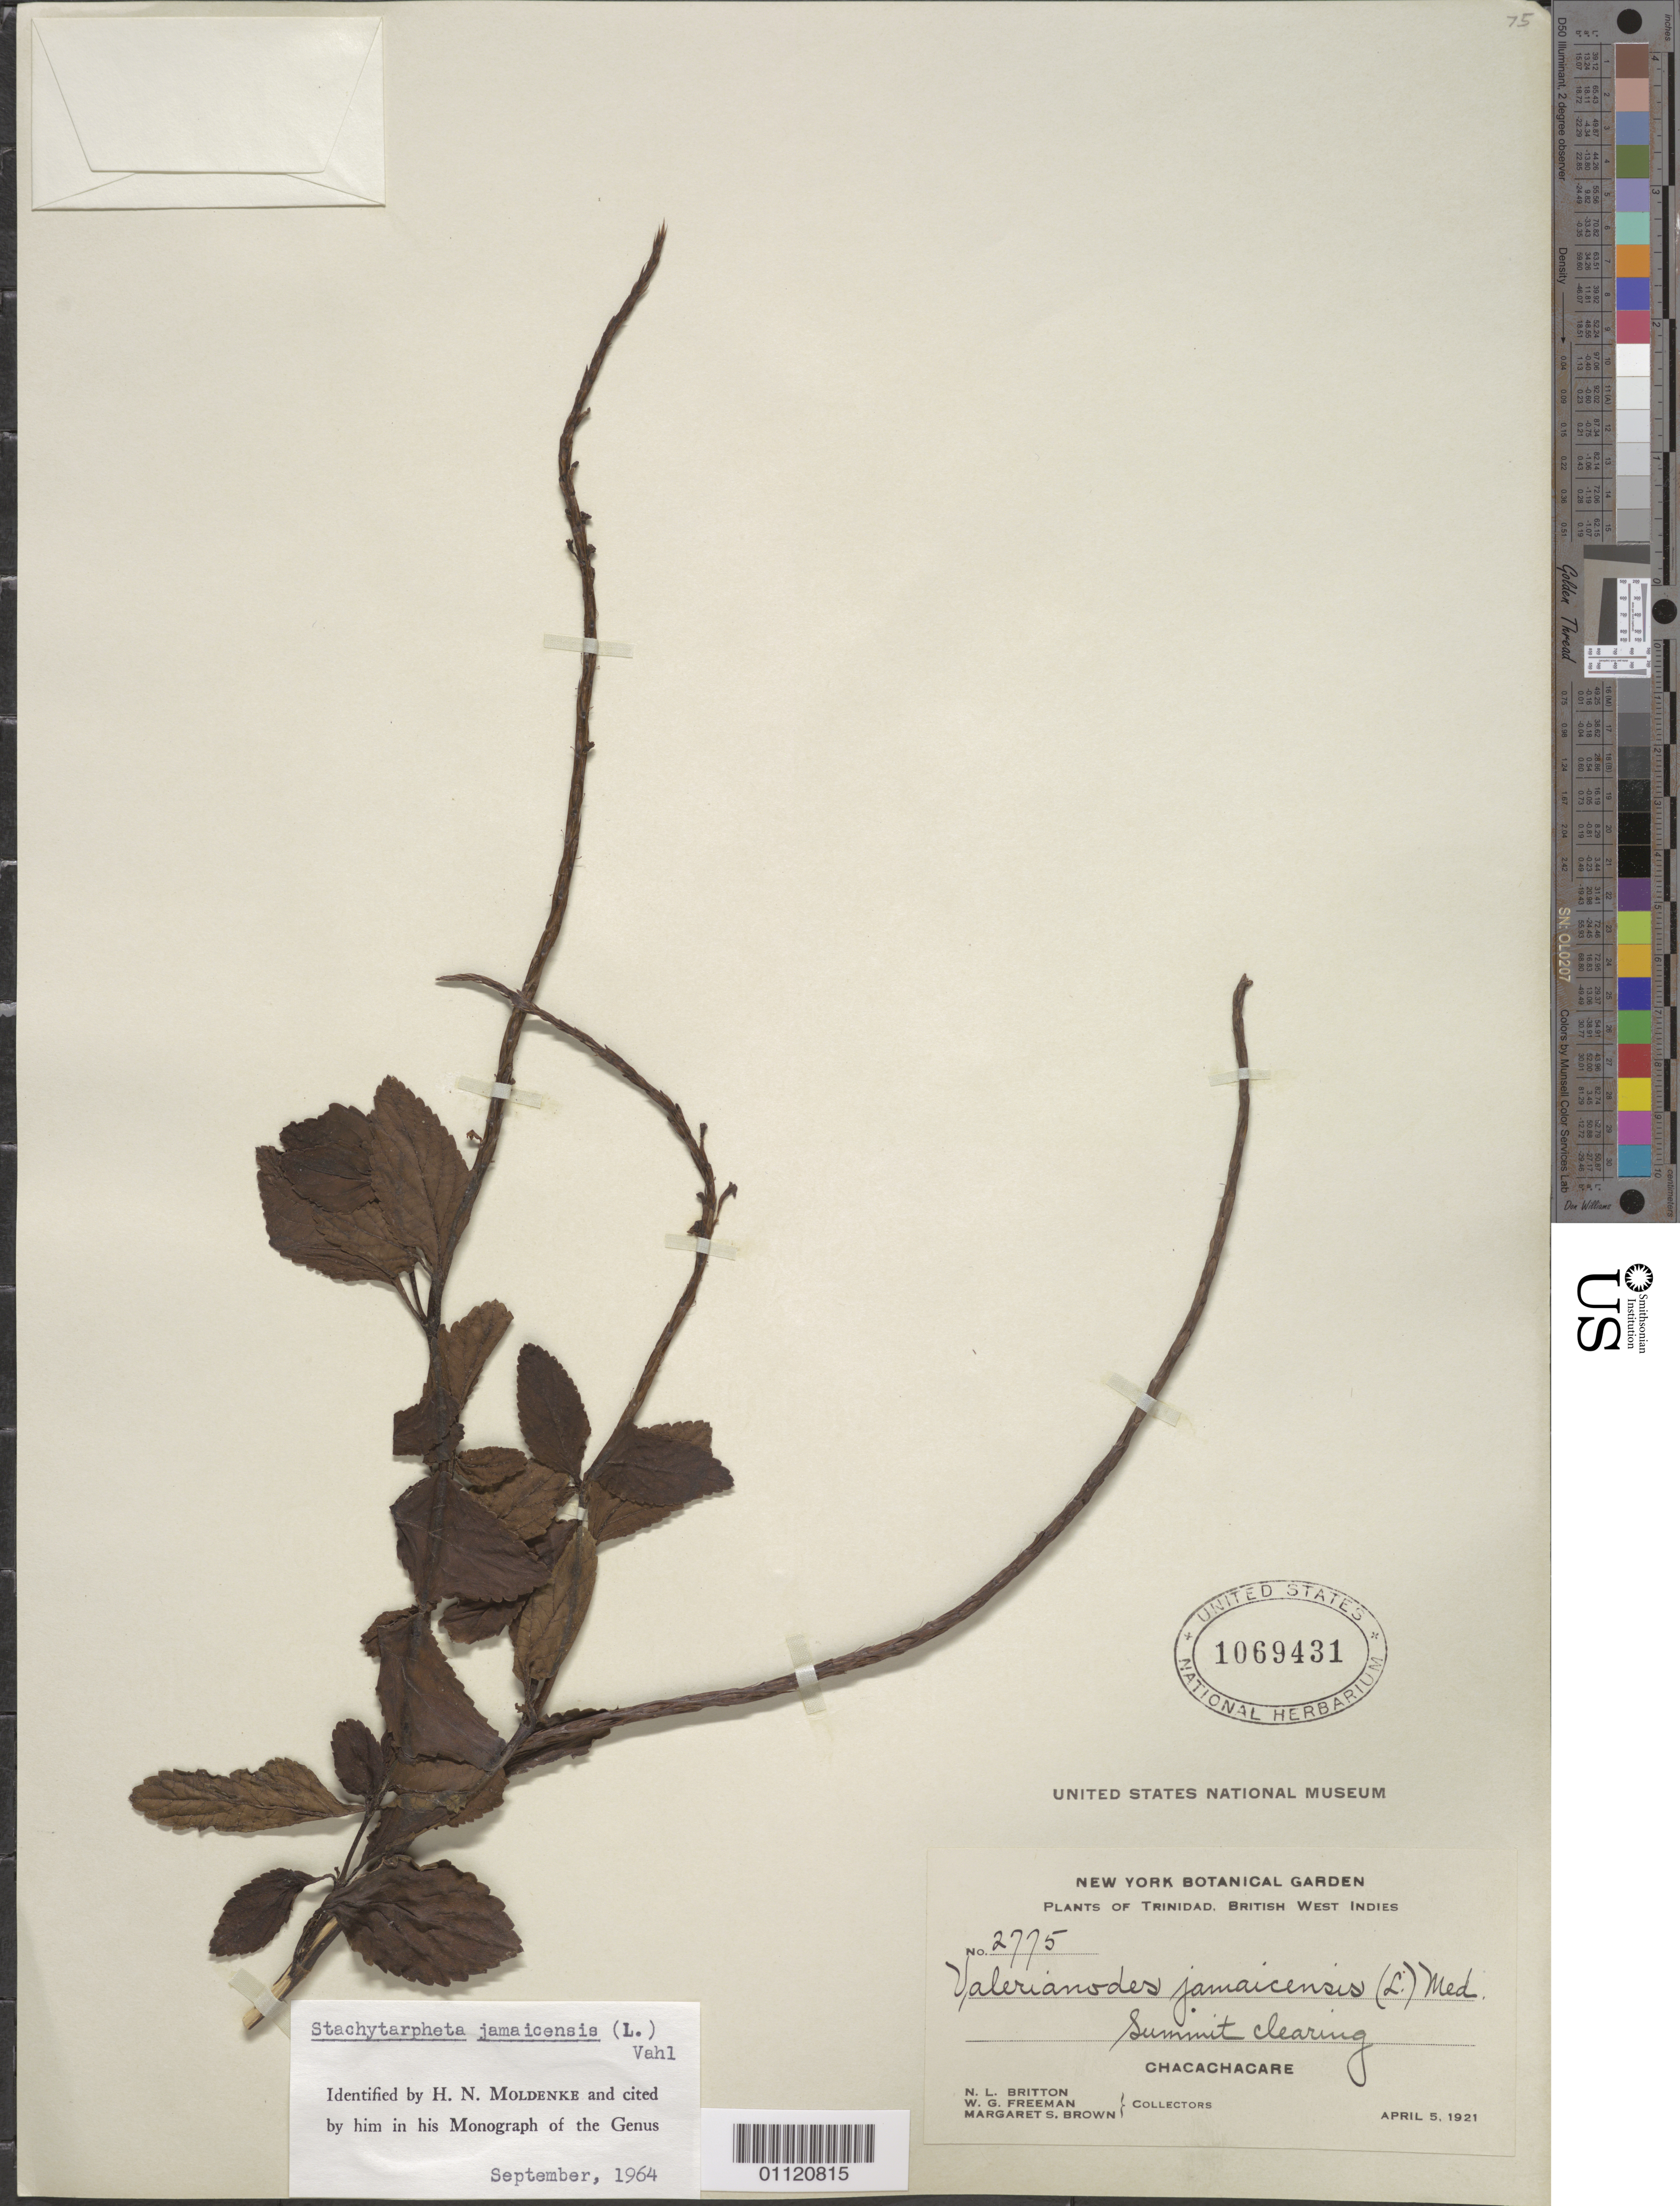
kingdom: Plantae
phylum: Tracheophyta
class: Magnoliopsida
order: Lamiales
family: Verbenaceae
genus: Stachytarpheta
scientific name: Stachytarpheta jamaicensis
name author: (L.) Vahl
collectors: N. Britton, W. Freeman & M. S. Brown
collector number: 2775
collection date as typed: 05 Apr 1921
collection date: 1921-04-05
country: Trinidad and Tobago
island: Trinidad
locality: Chacachacare, summit clearing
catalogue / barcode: US 1069431